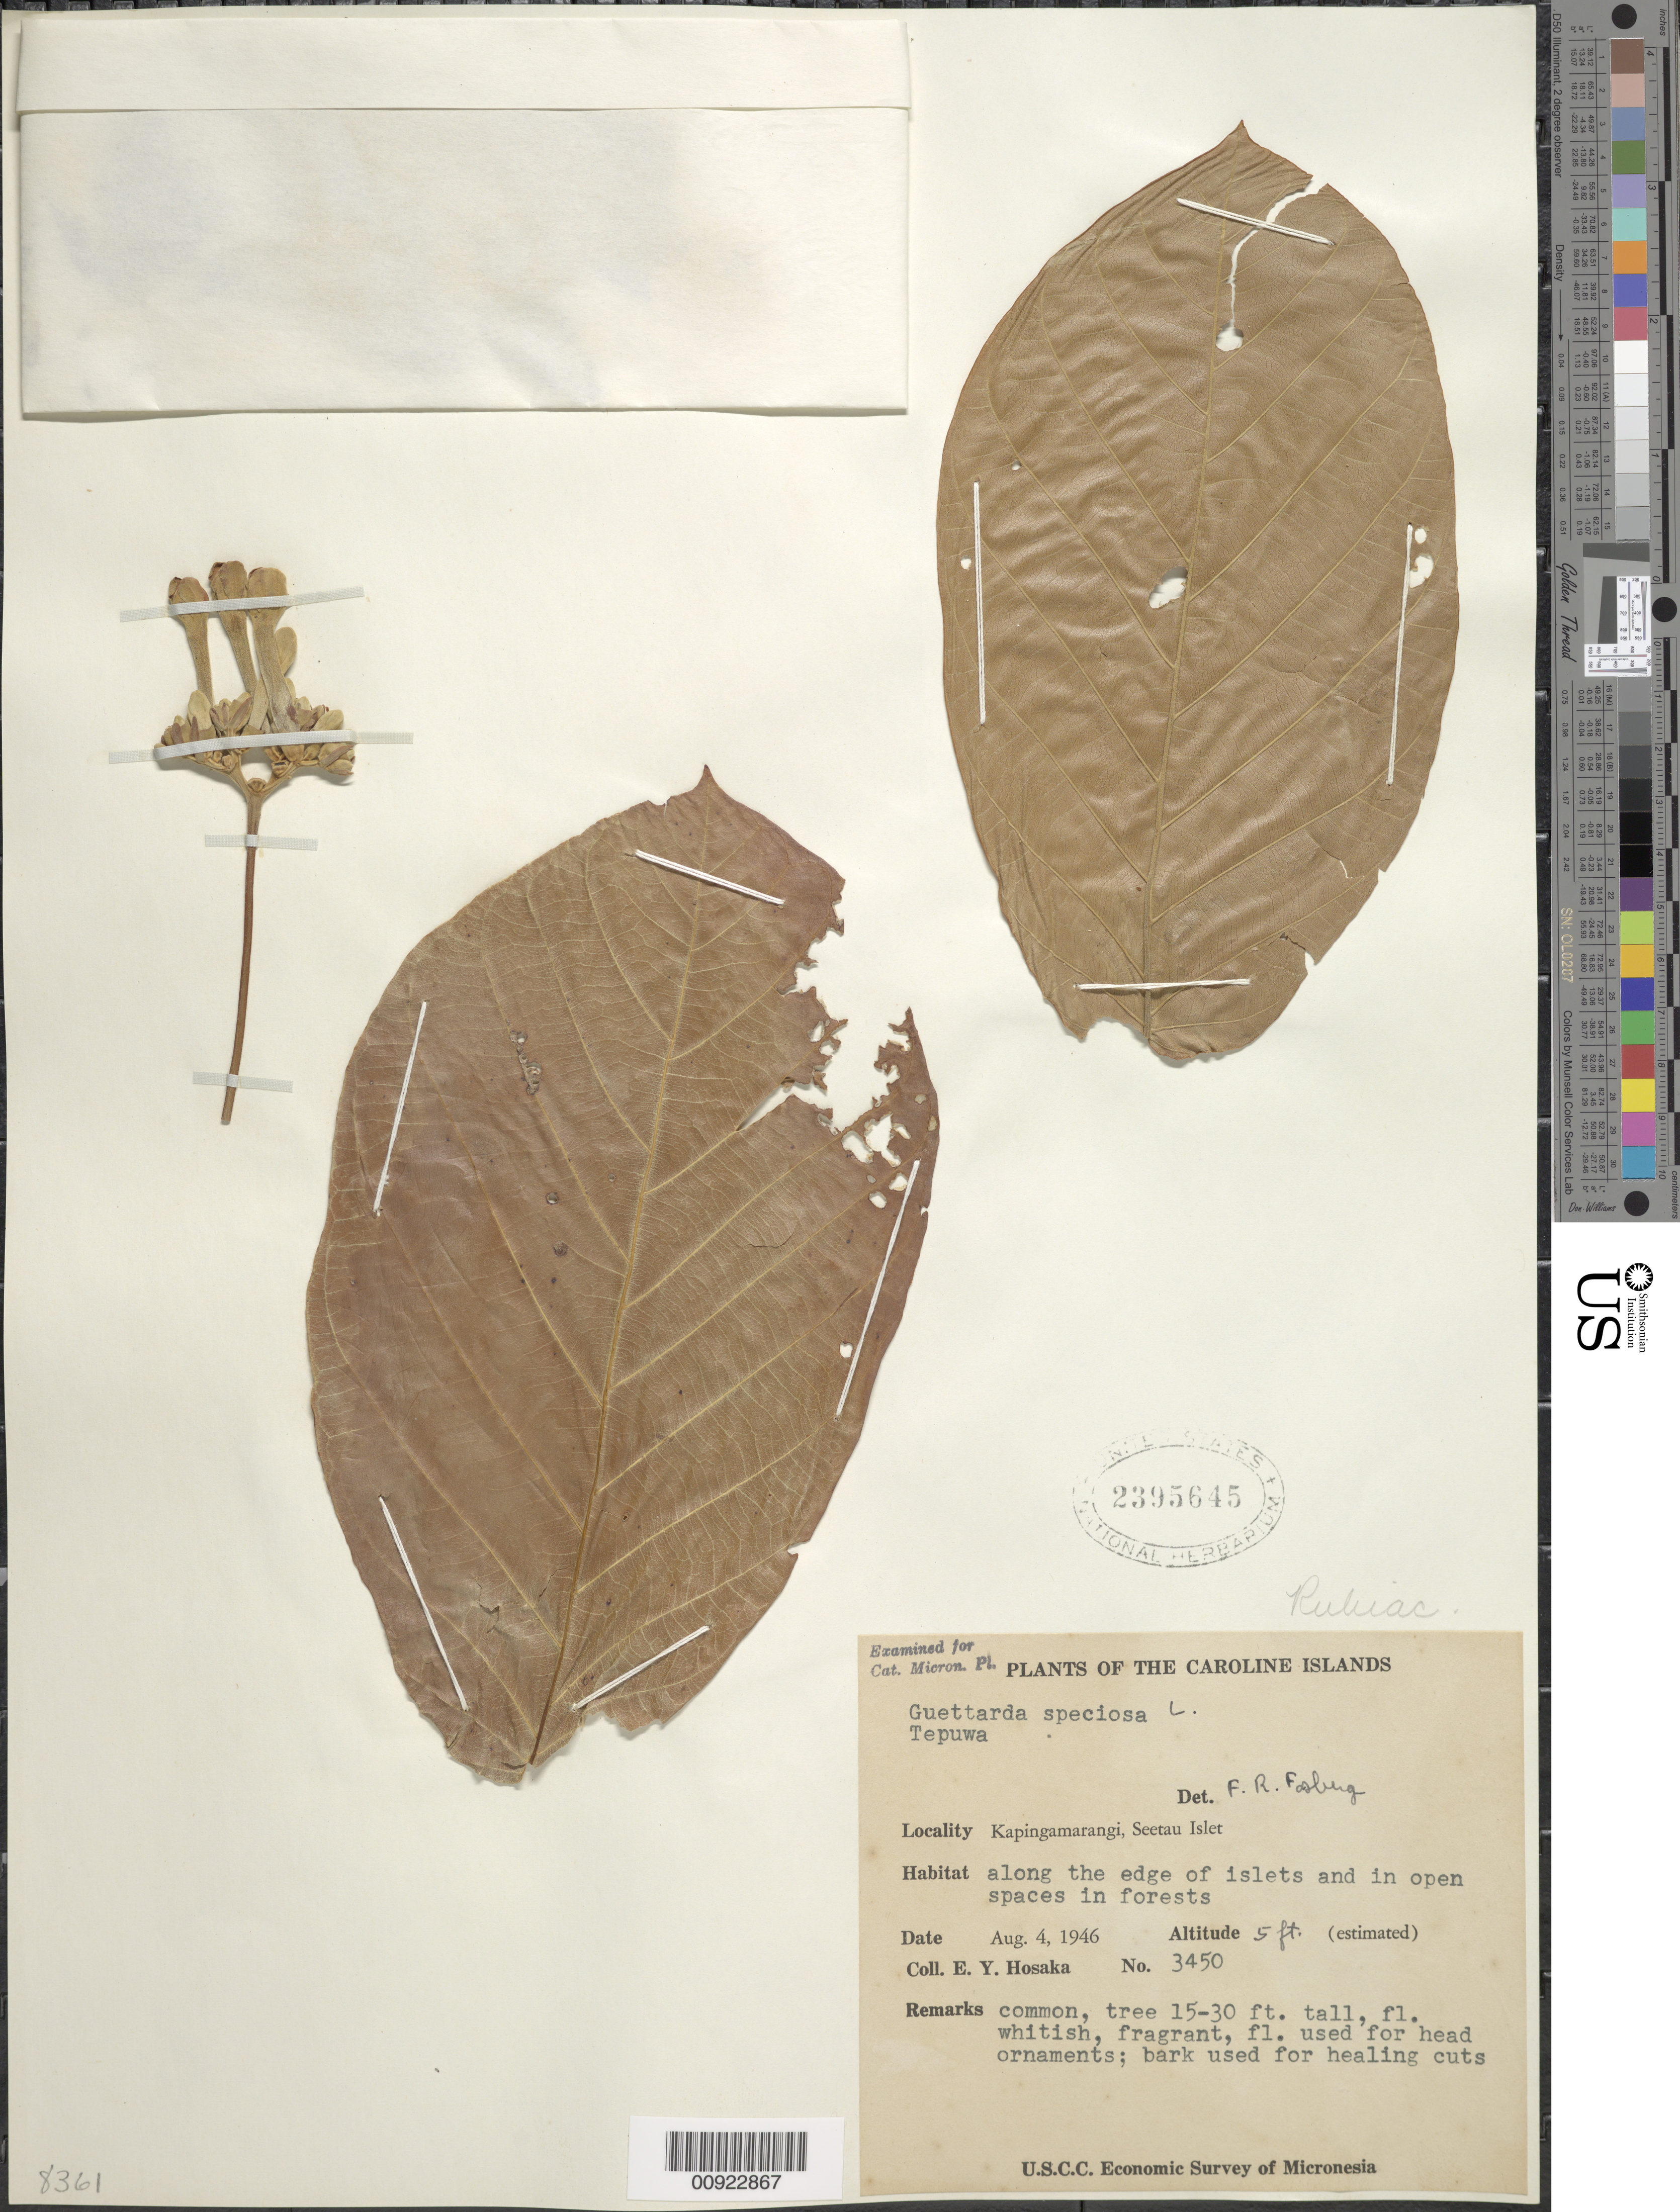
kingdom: Plantae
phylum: Tracheophyta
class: Magnoliopsida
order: Gentianales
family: Rubiaceae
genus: Guettarda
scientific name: Guettarda speciosa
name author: L.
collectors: E. Y. Hosaka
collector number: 3450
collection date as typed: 04 Aug 1946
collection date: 1946-08-04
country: Micronesia, Federated States of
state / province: Pohnpei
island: Kapingamarangi Atoll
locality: Seetau Islet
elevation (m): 2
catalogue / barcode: US 2395645